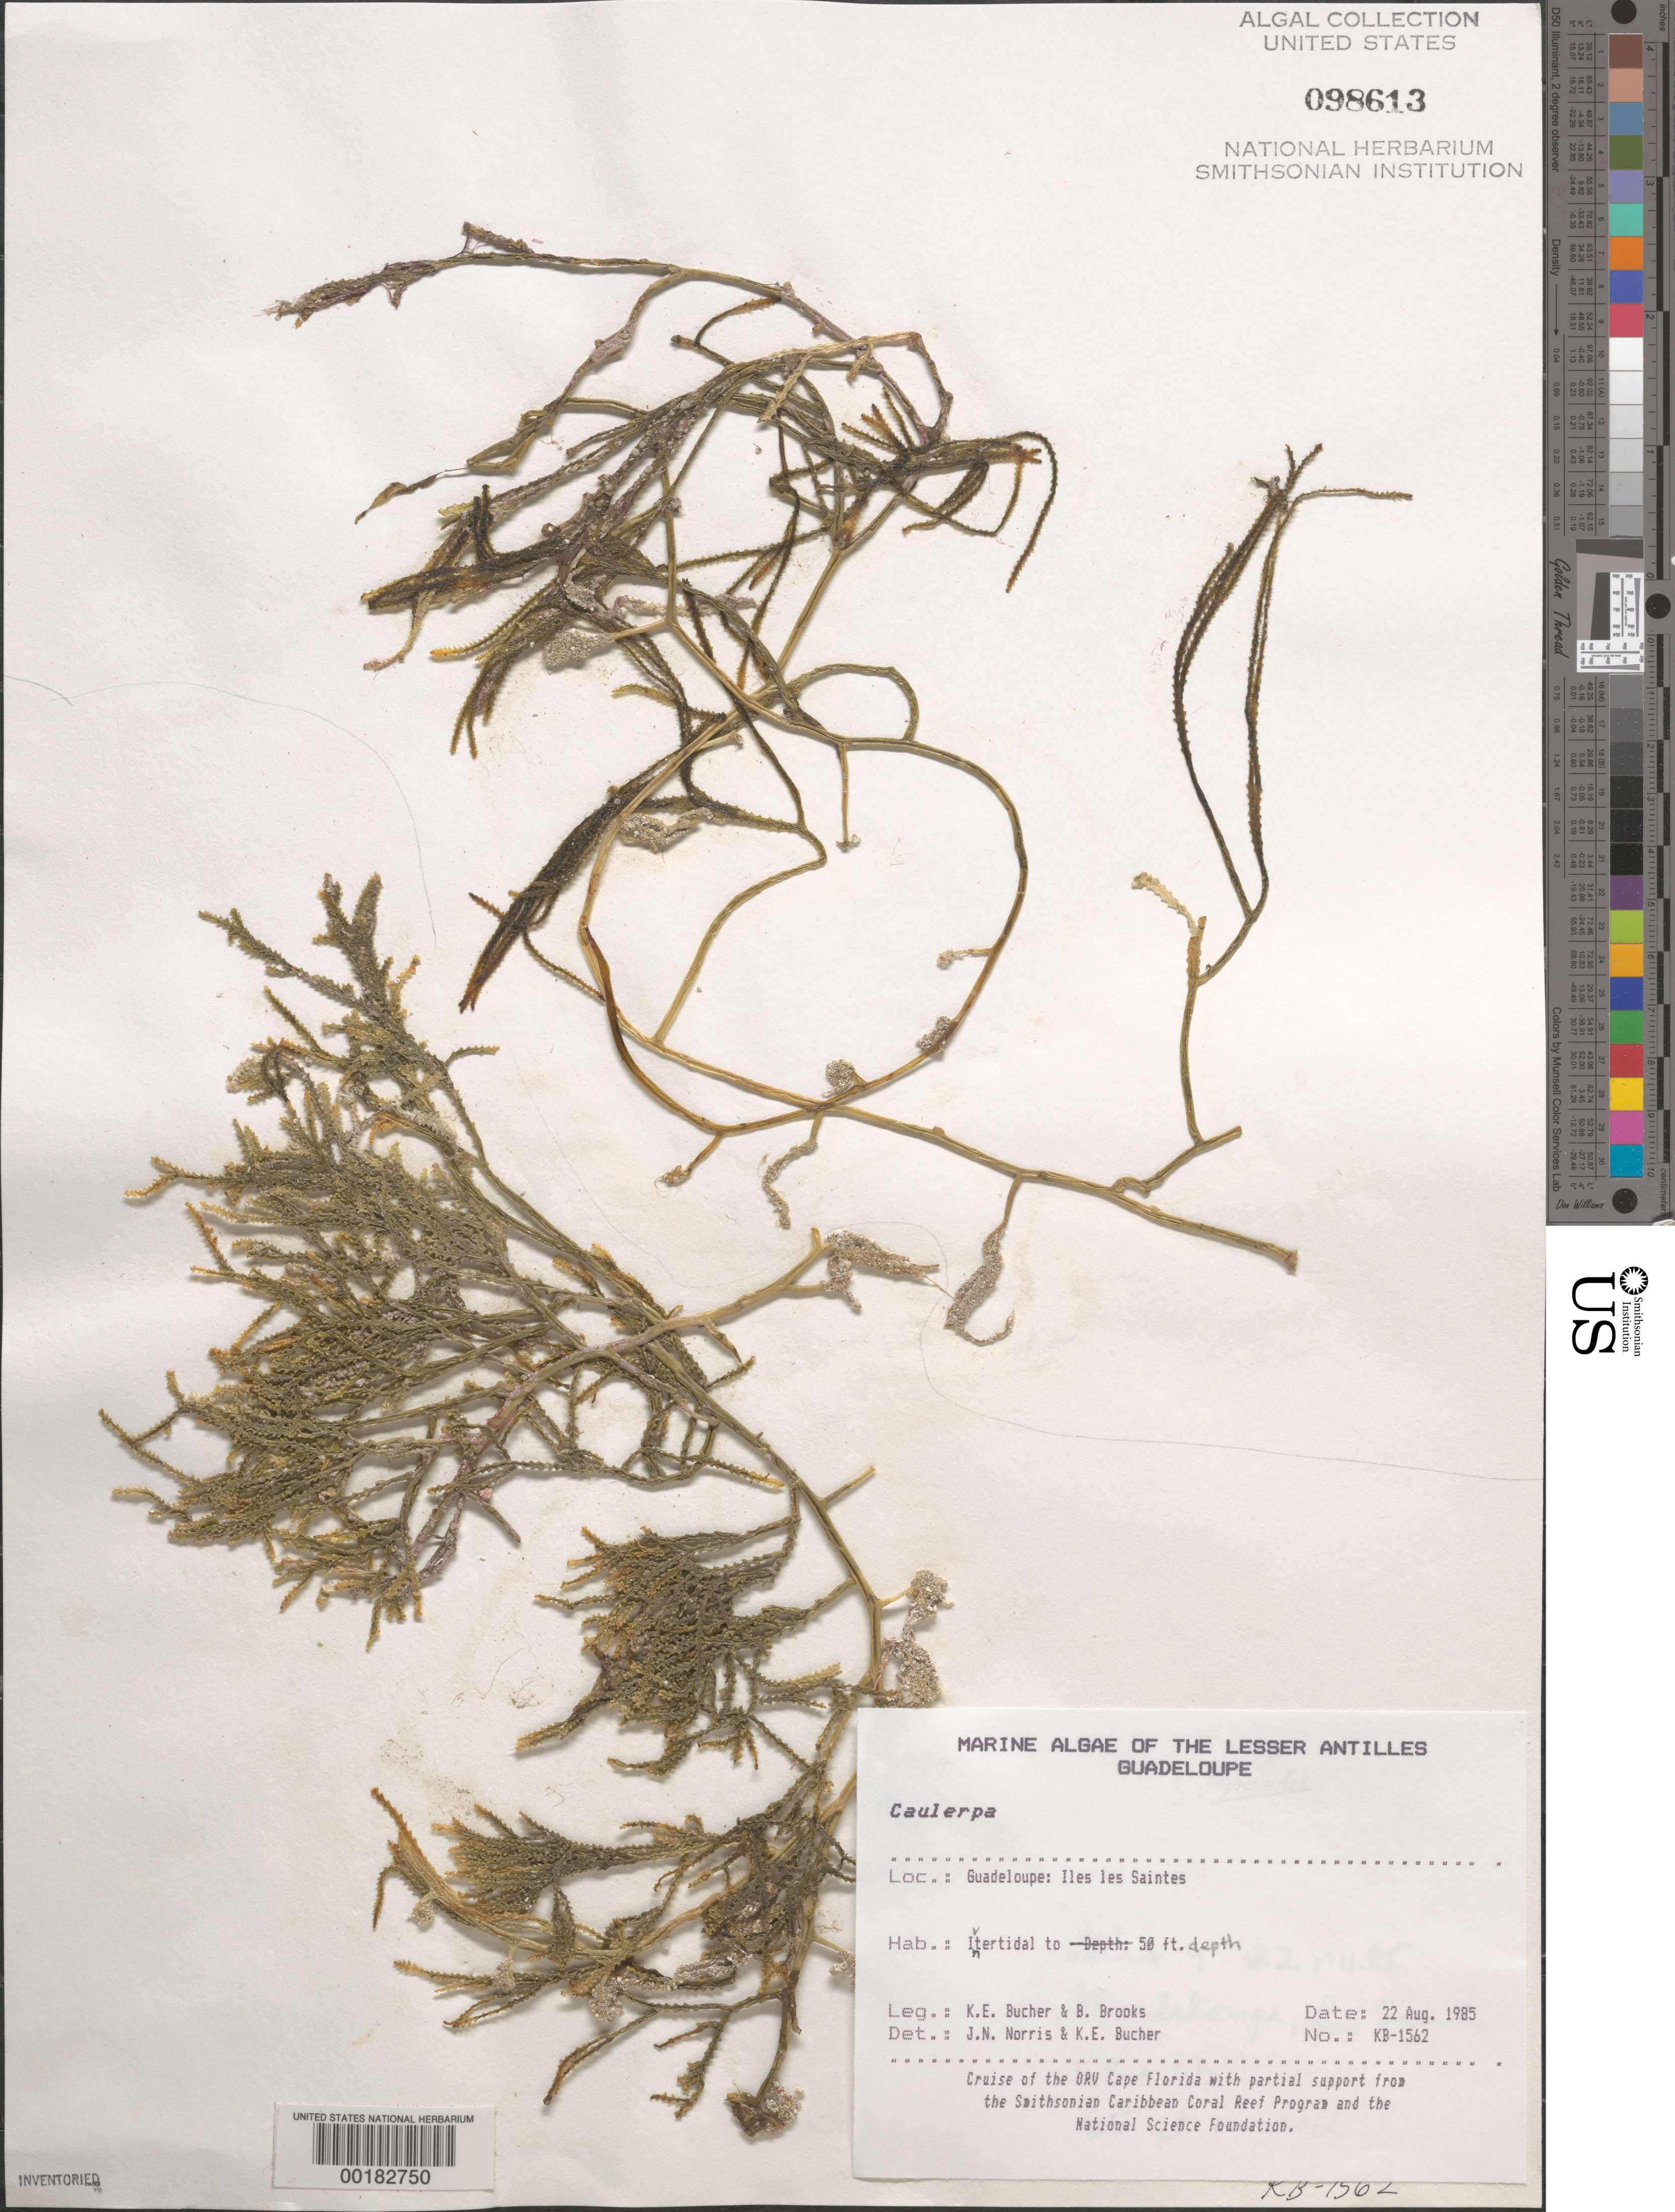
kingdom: Plantae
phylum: Chlorophyta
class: Ulvophyceae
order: Bryopsidales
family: Caulerpaceae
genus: Caulerpa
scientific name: Caulerpa sp.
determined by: Norris, J. N.; Bucher, K. E.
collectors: K. E. Bucher & B. Brooks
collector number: Kb-1562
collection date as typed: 22 Aug 1985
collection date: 1985-08-22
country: Martinique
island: Iles les Saintes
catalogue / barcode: US 98613